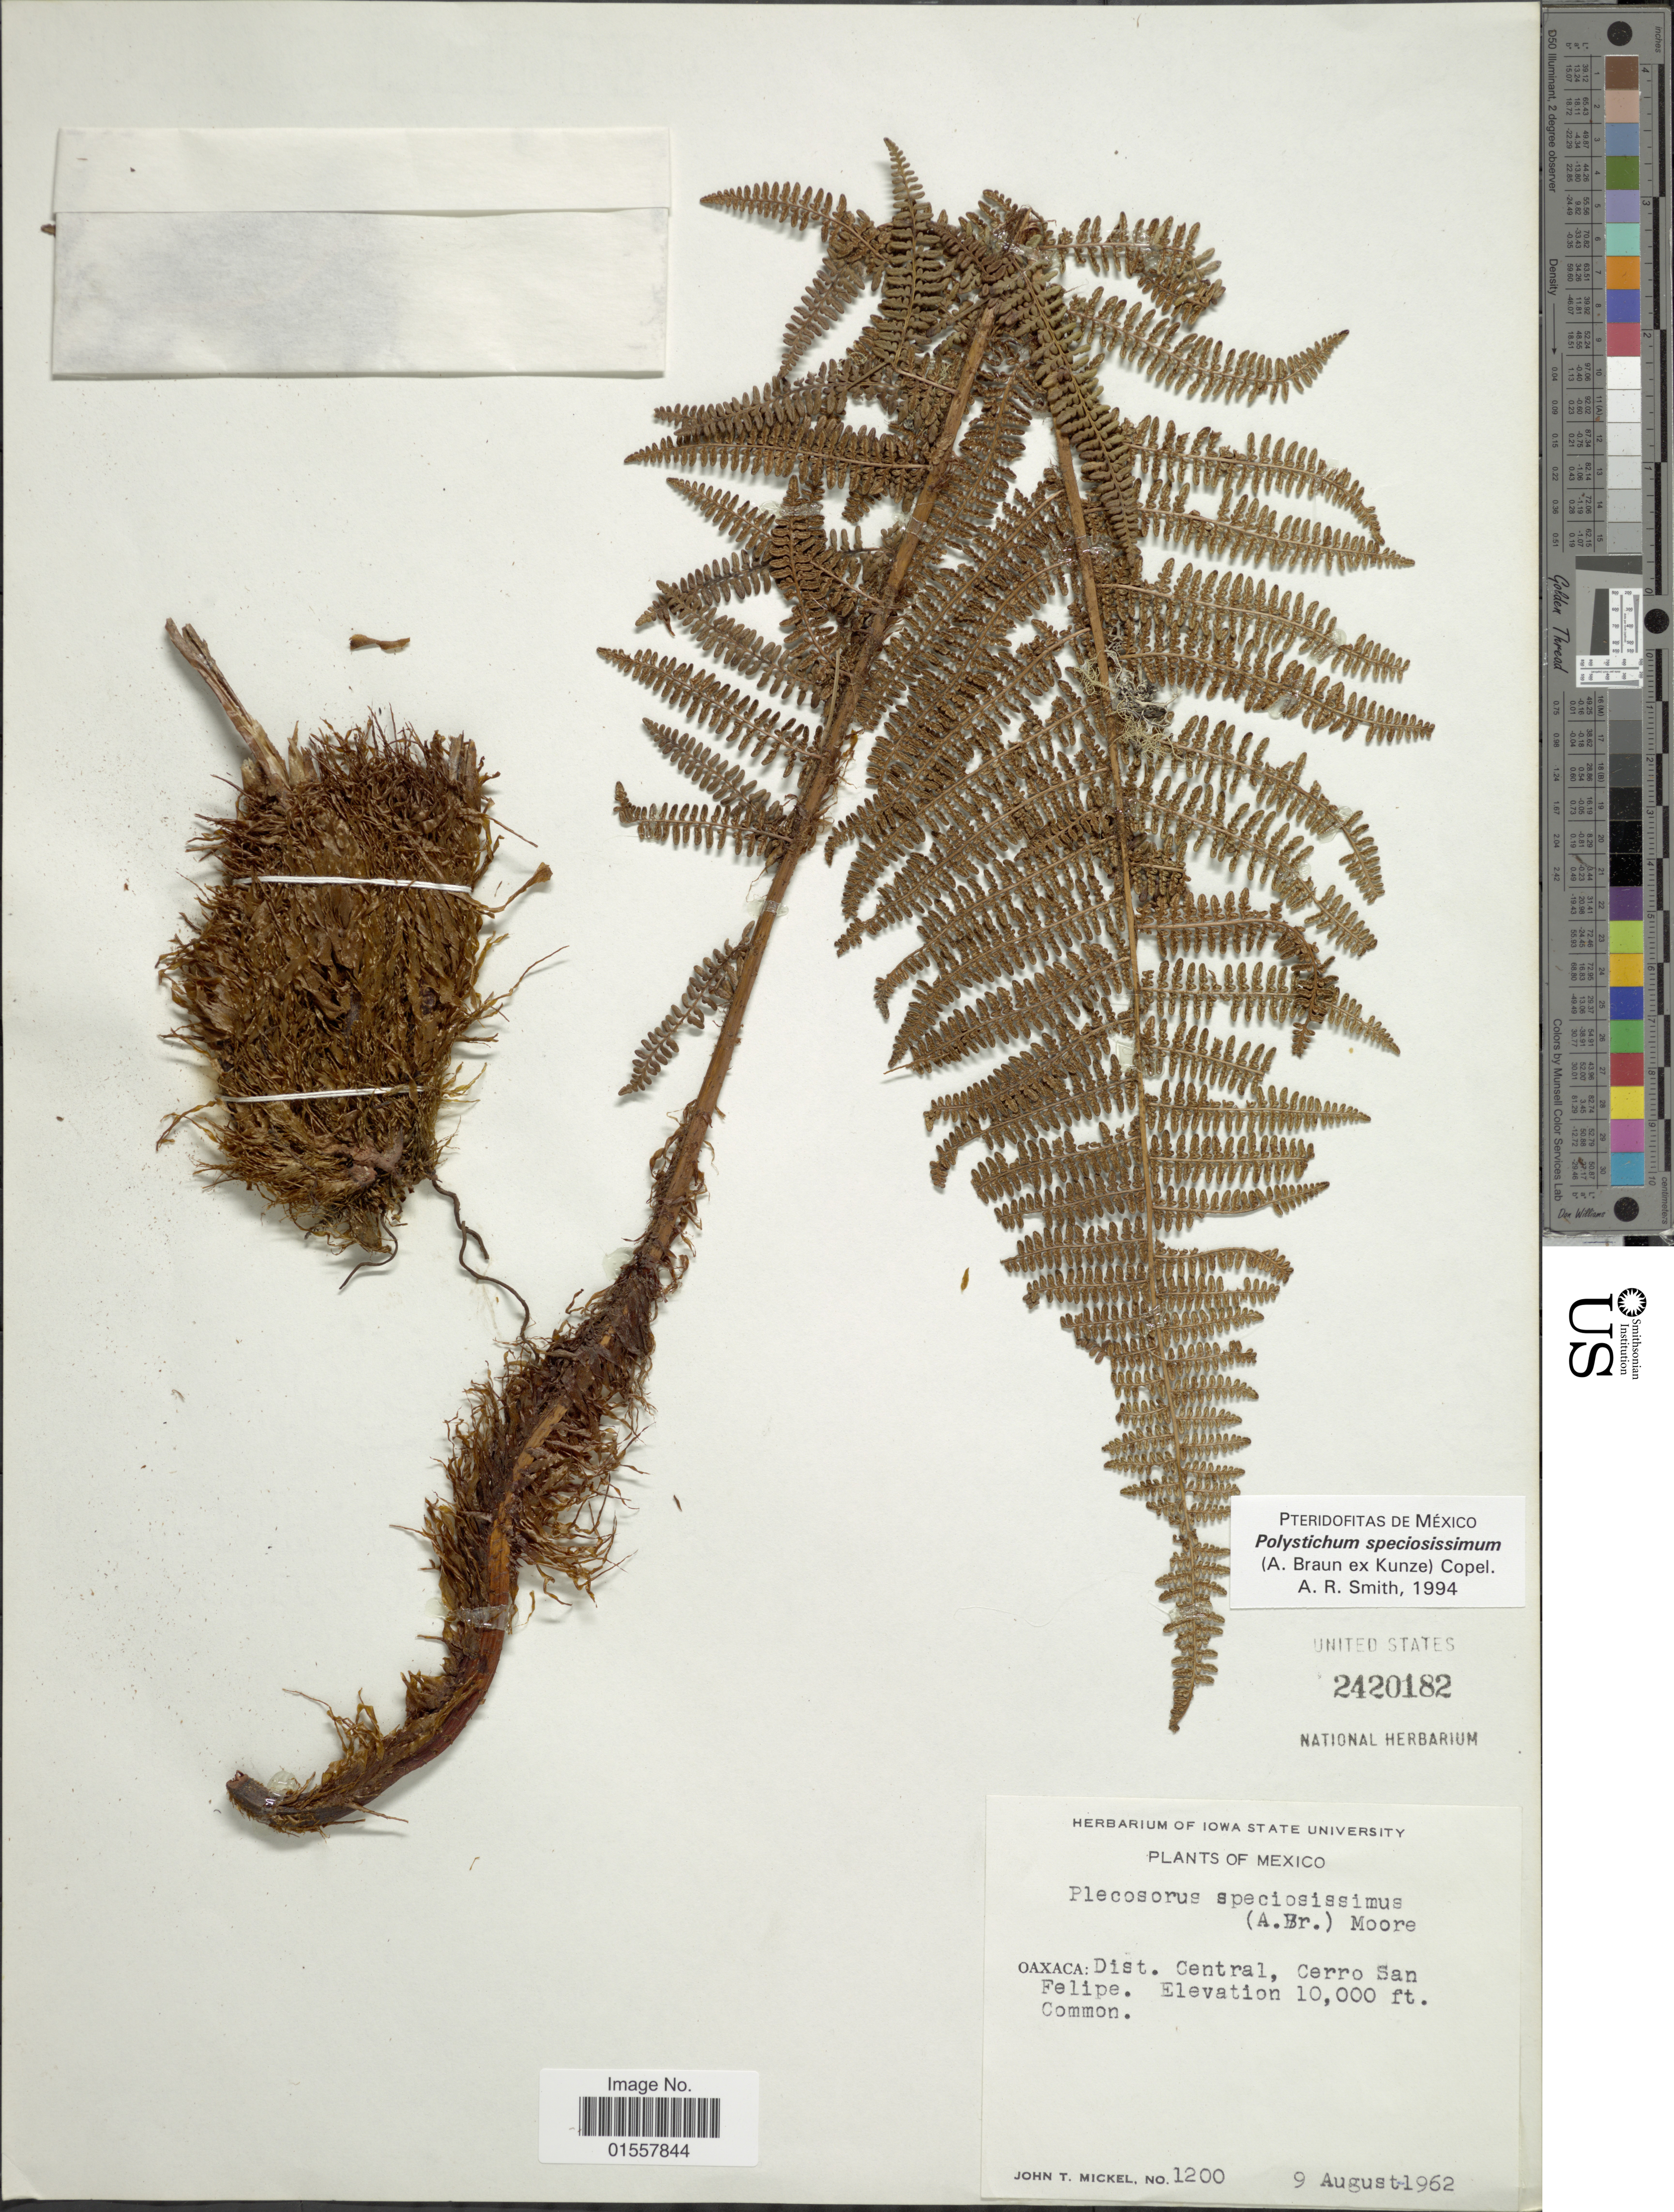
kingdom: Plantae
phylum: Tracheophyta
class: Polypodiopsida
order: Polypodiales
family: Dryopteridaceae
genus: Polystichum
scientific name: Polystichum speciosissimum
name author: (A. Braun ex Kunze) Copel.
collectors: J. T. Mickel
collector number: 1200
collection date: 1962-08-09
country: Mexico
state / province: Oaxaca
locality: Oaxaca; Dist. Central, Cerro San Felipe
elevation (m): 3048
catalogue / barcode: US 2420182